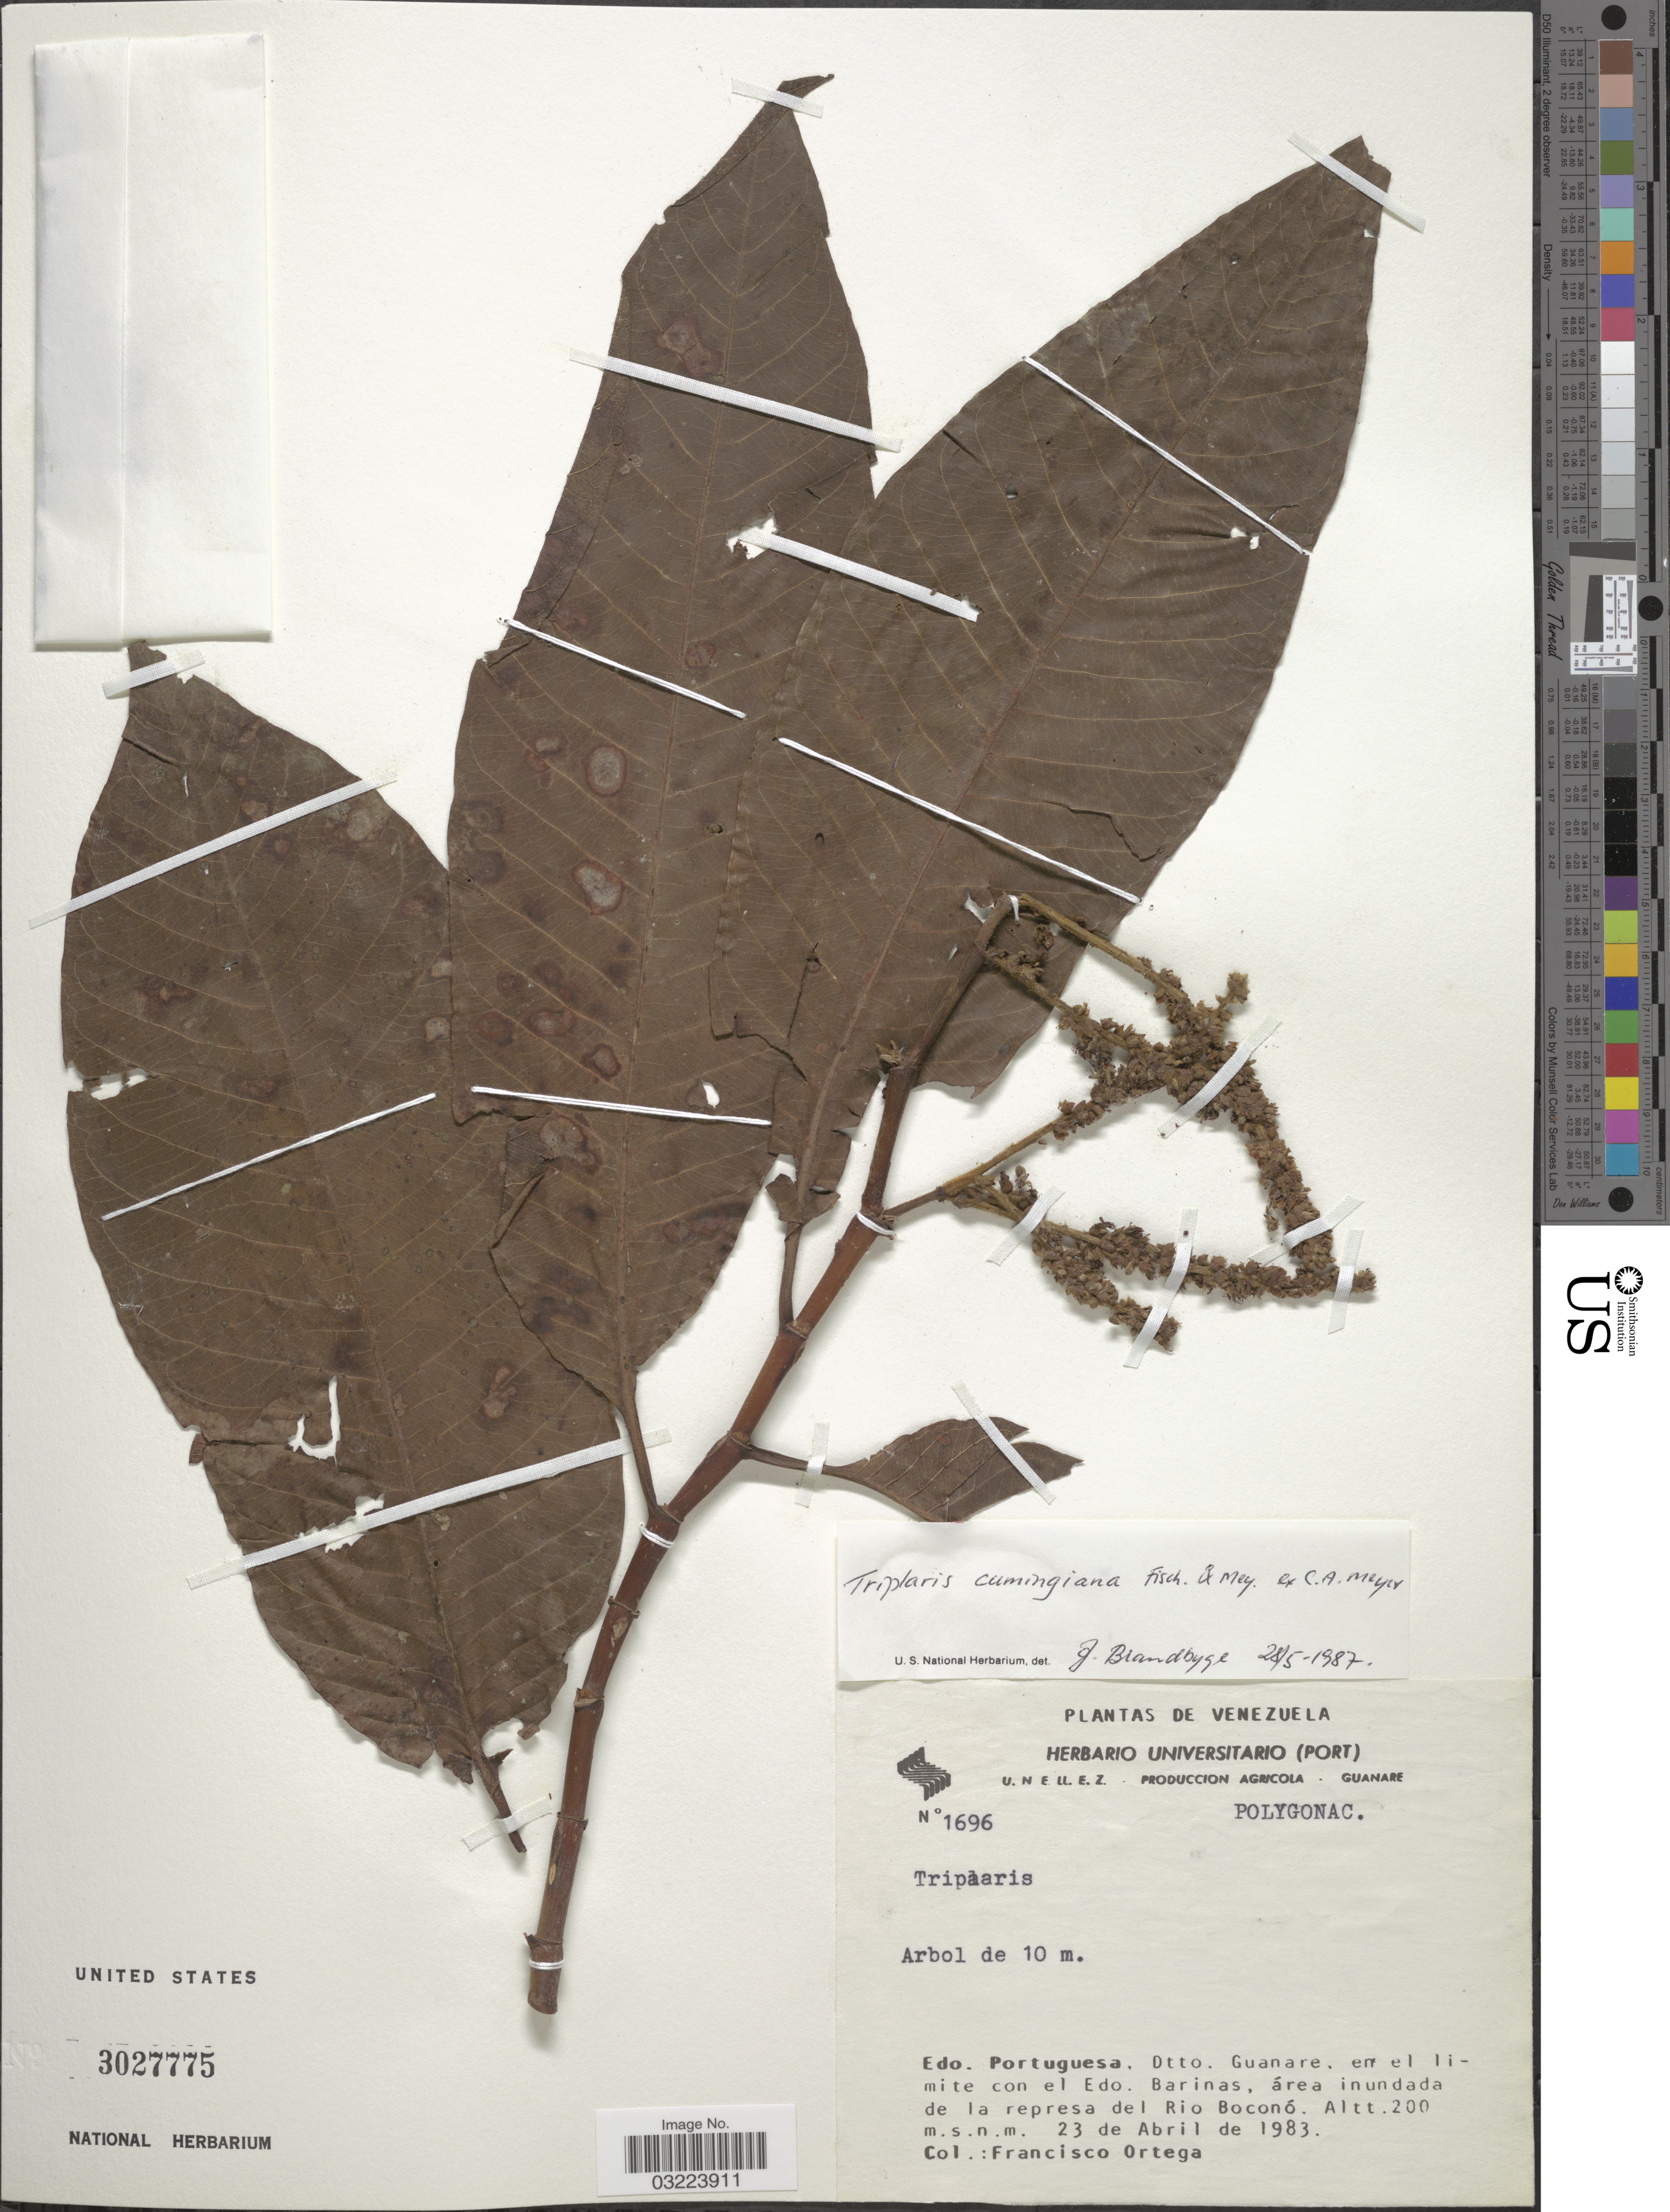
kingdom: Plantae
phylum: Tracheophyta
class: Magnoliopsida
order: Caryophyllales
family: Polygonaceae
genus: Triplaris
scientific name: Triplaris cumingiana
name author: Fisch. & C.A. Mey. ex C.A. Mey.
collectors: F. J. Ortega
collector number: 1696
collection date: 1983-04-23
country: Venezuela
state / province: Portuguesa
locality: Dtto. Guanare. en el limite con el Edo. Barinas, área inundadade la represa del Rio Boconó.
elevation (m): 200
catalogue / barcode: US 3027775